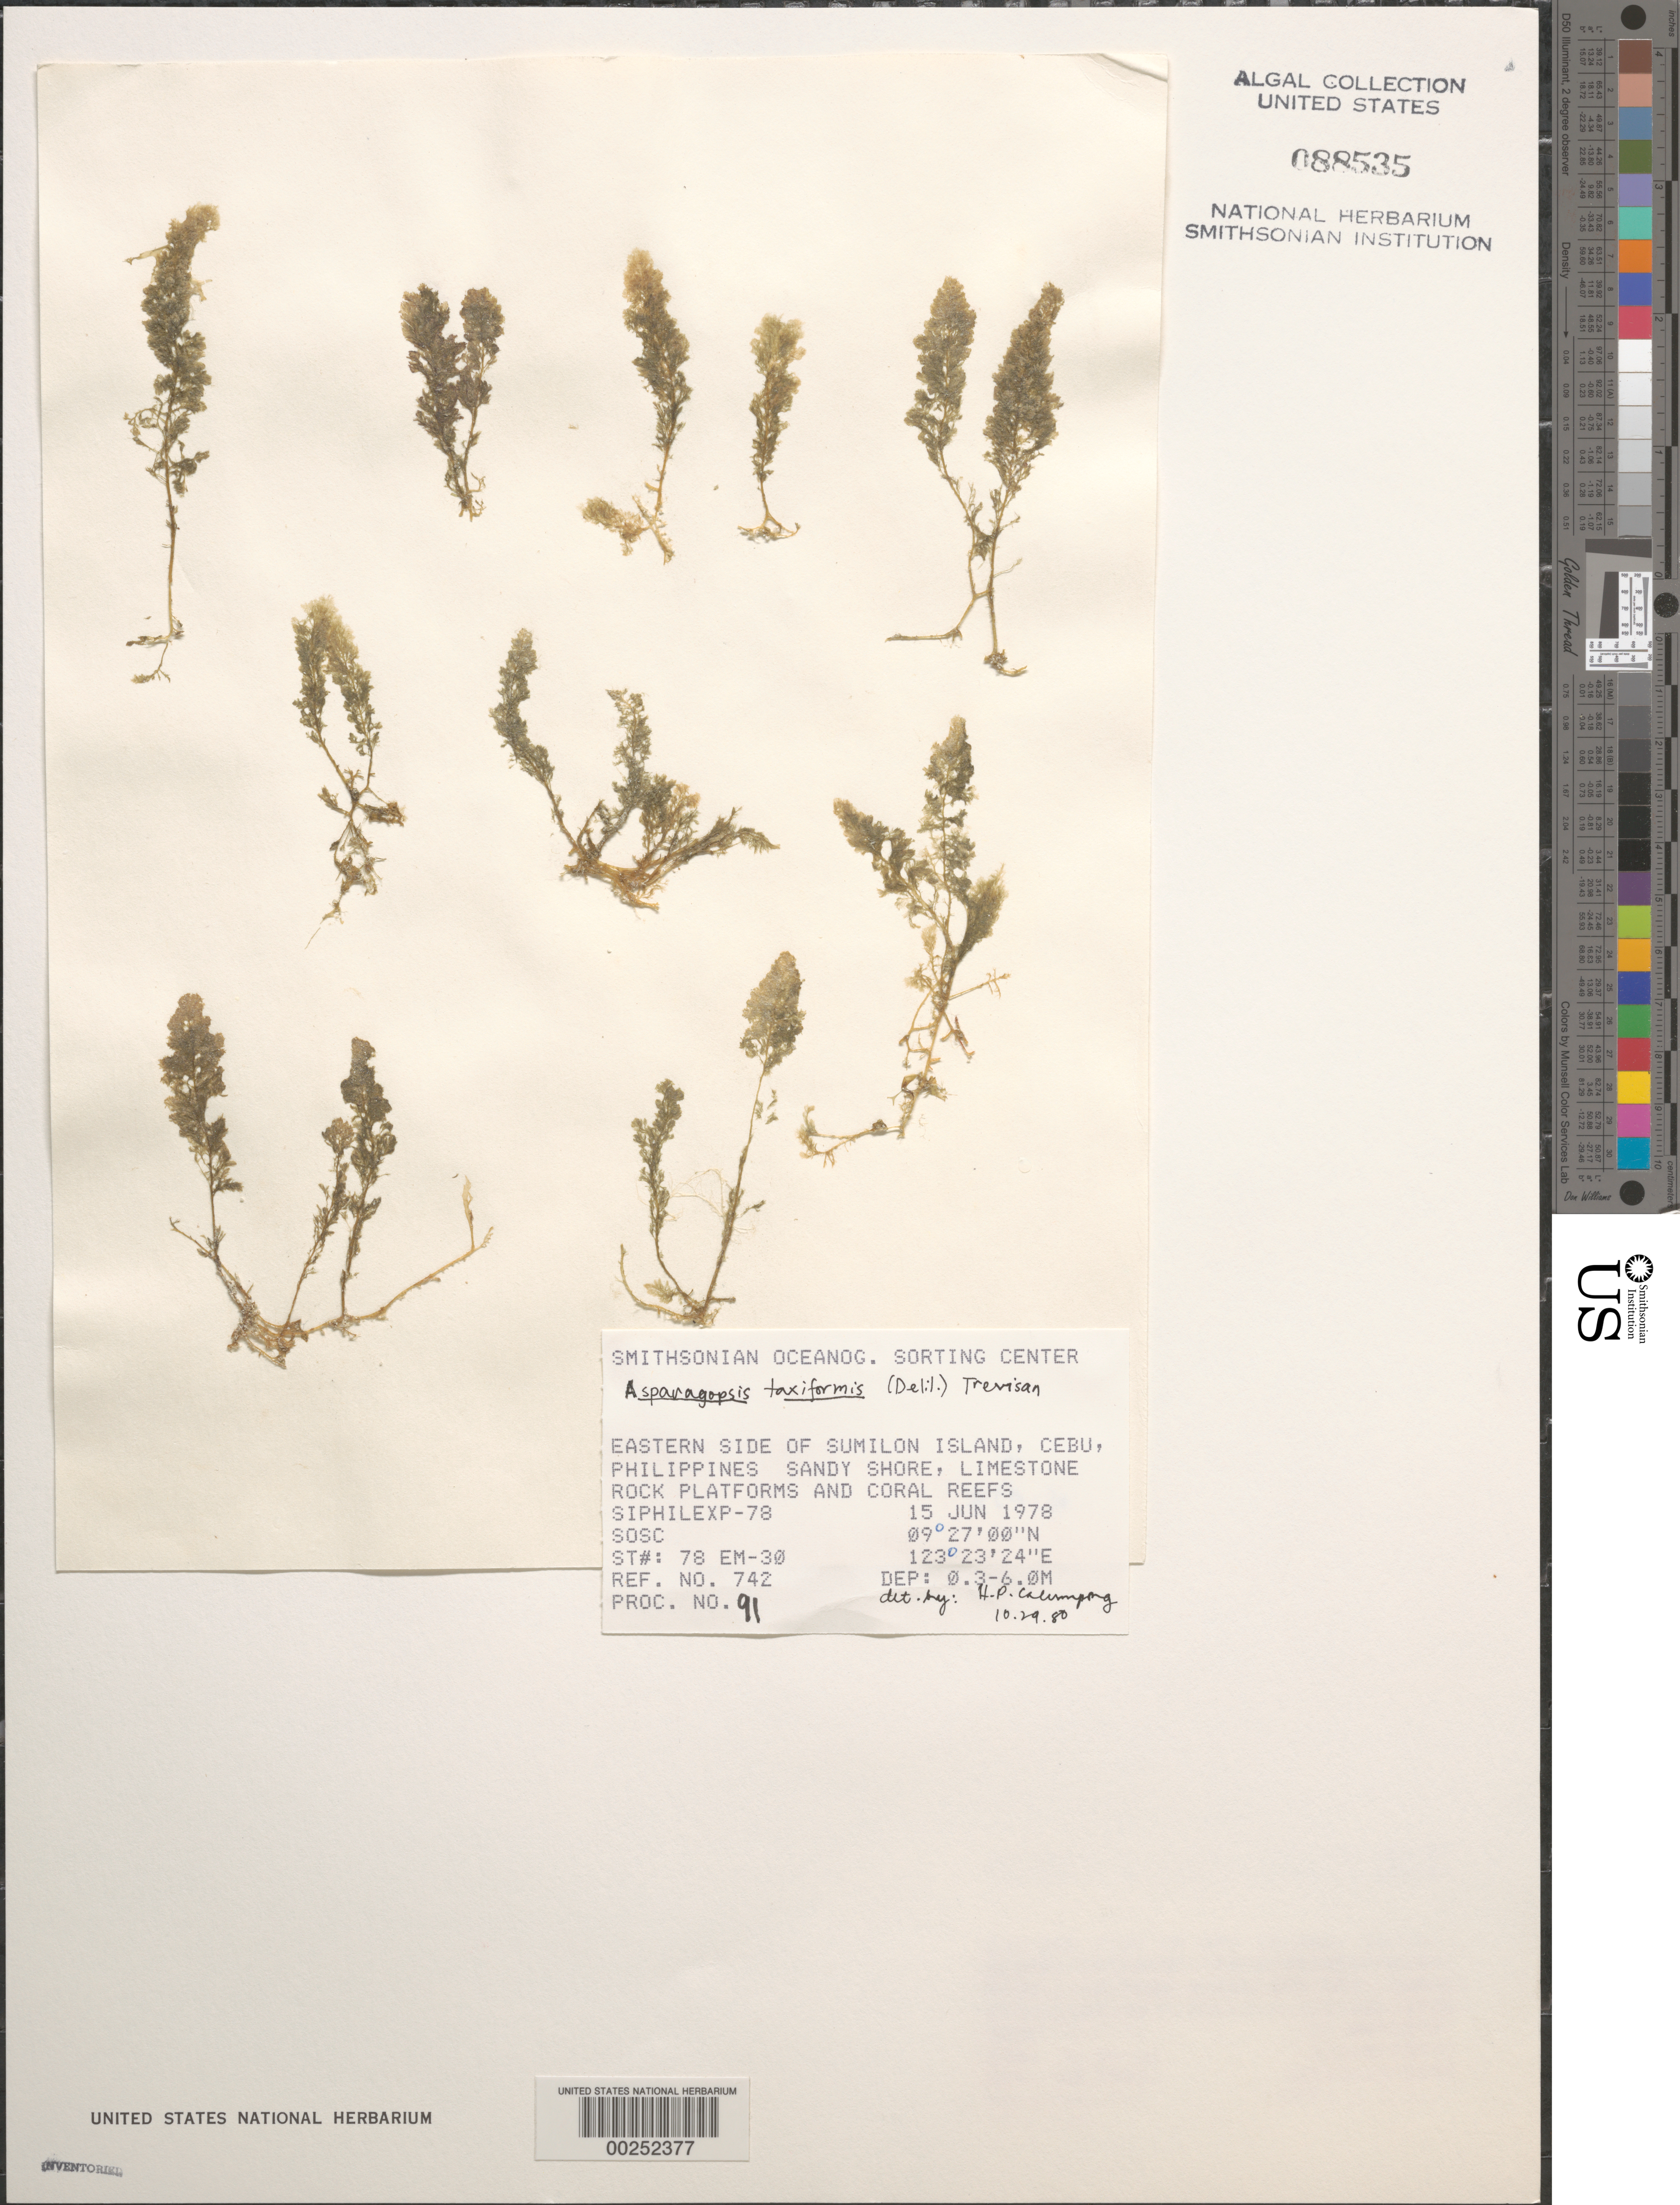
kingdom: Plantae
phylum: Rhodophyta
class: Florideophyceae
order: Bonnemaisoniales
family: Bonnemaisoniaceae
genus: Asparagopsis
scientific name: Asparagopsis taxiformis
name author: (Delile) Trevis.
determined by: Calumpong, H. P.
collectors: SOSC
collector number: Station 78 Em-30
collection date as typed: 15 Jun 1978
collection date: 1978-06-15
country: Philippines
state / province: Central Visayas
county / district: Cebu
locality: Sumilon island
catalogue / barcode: US 88535